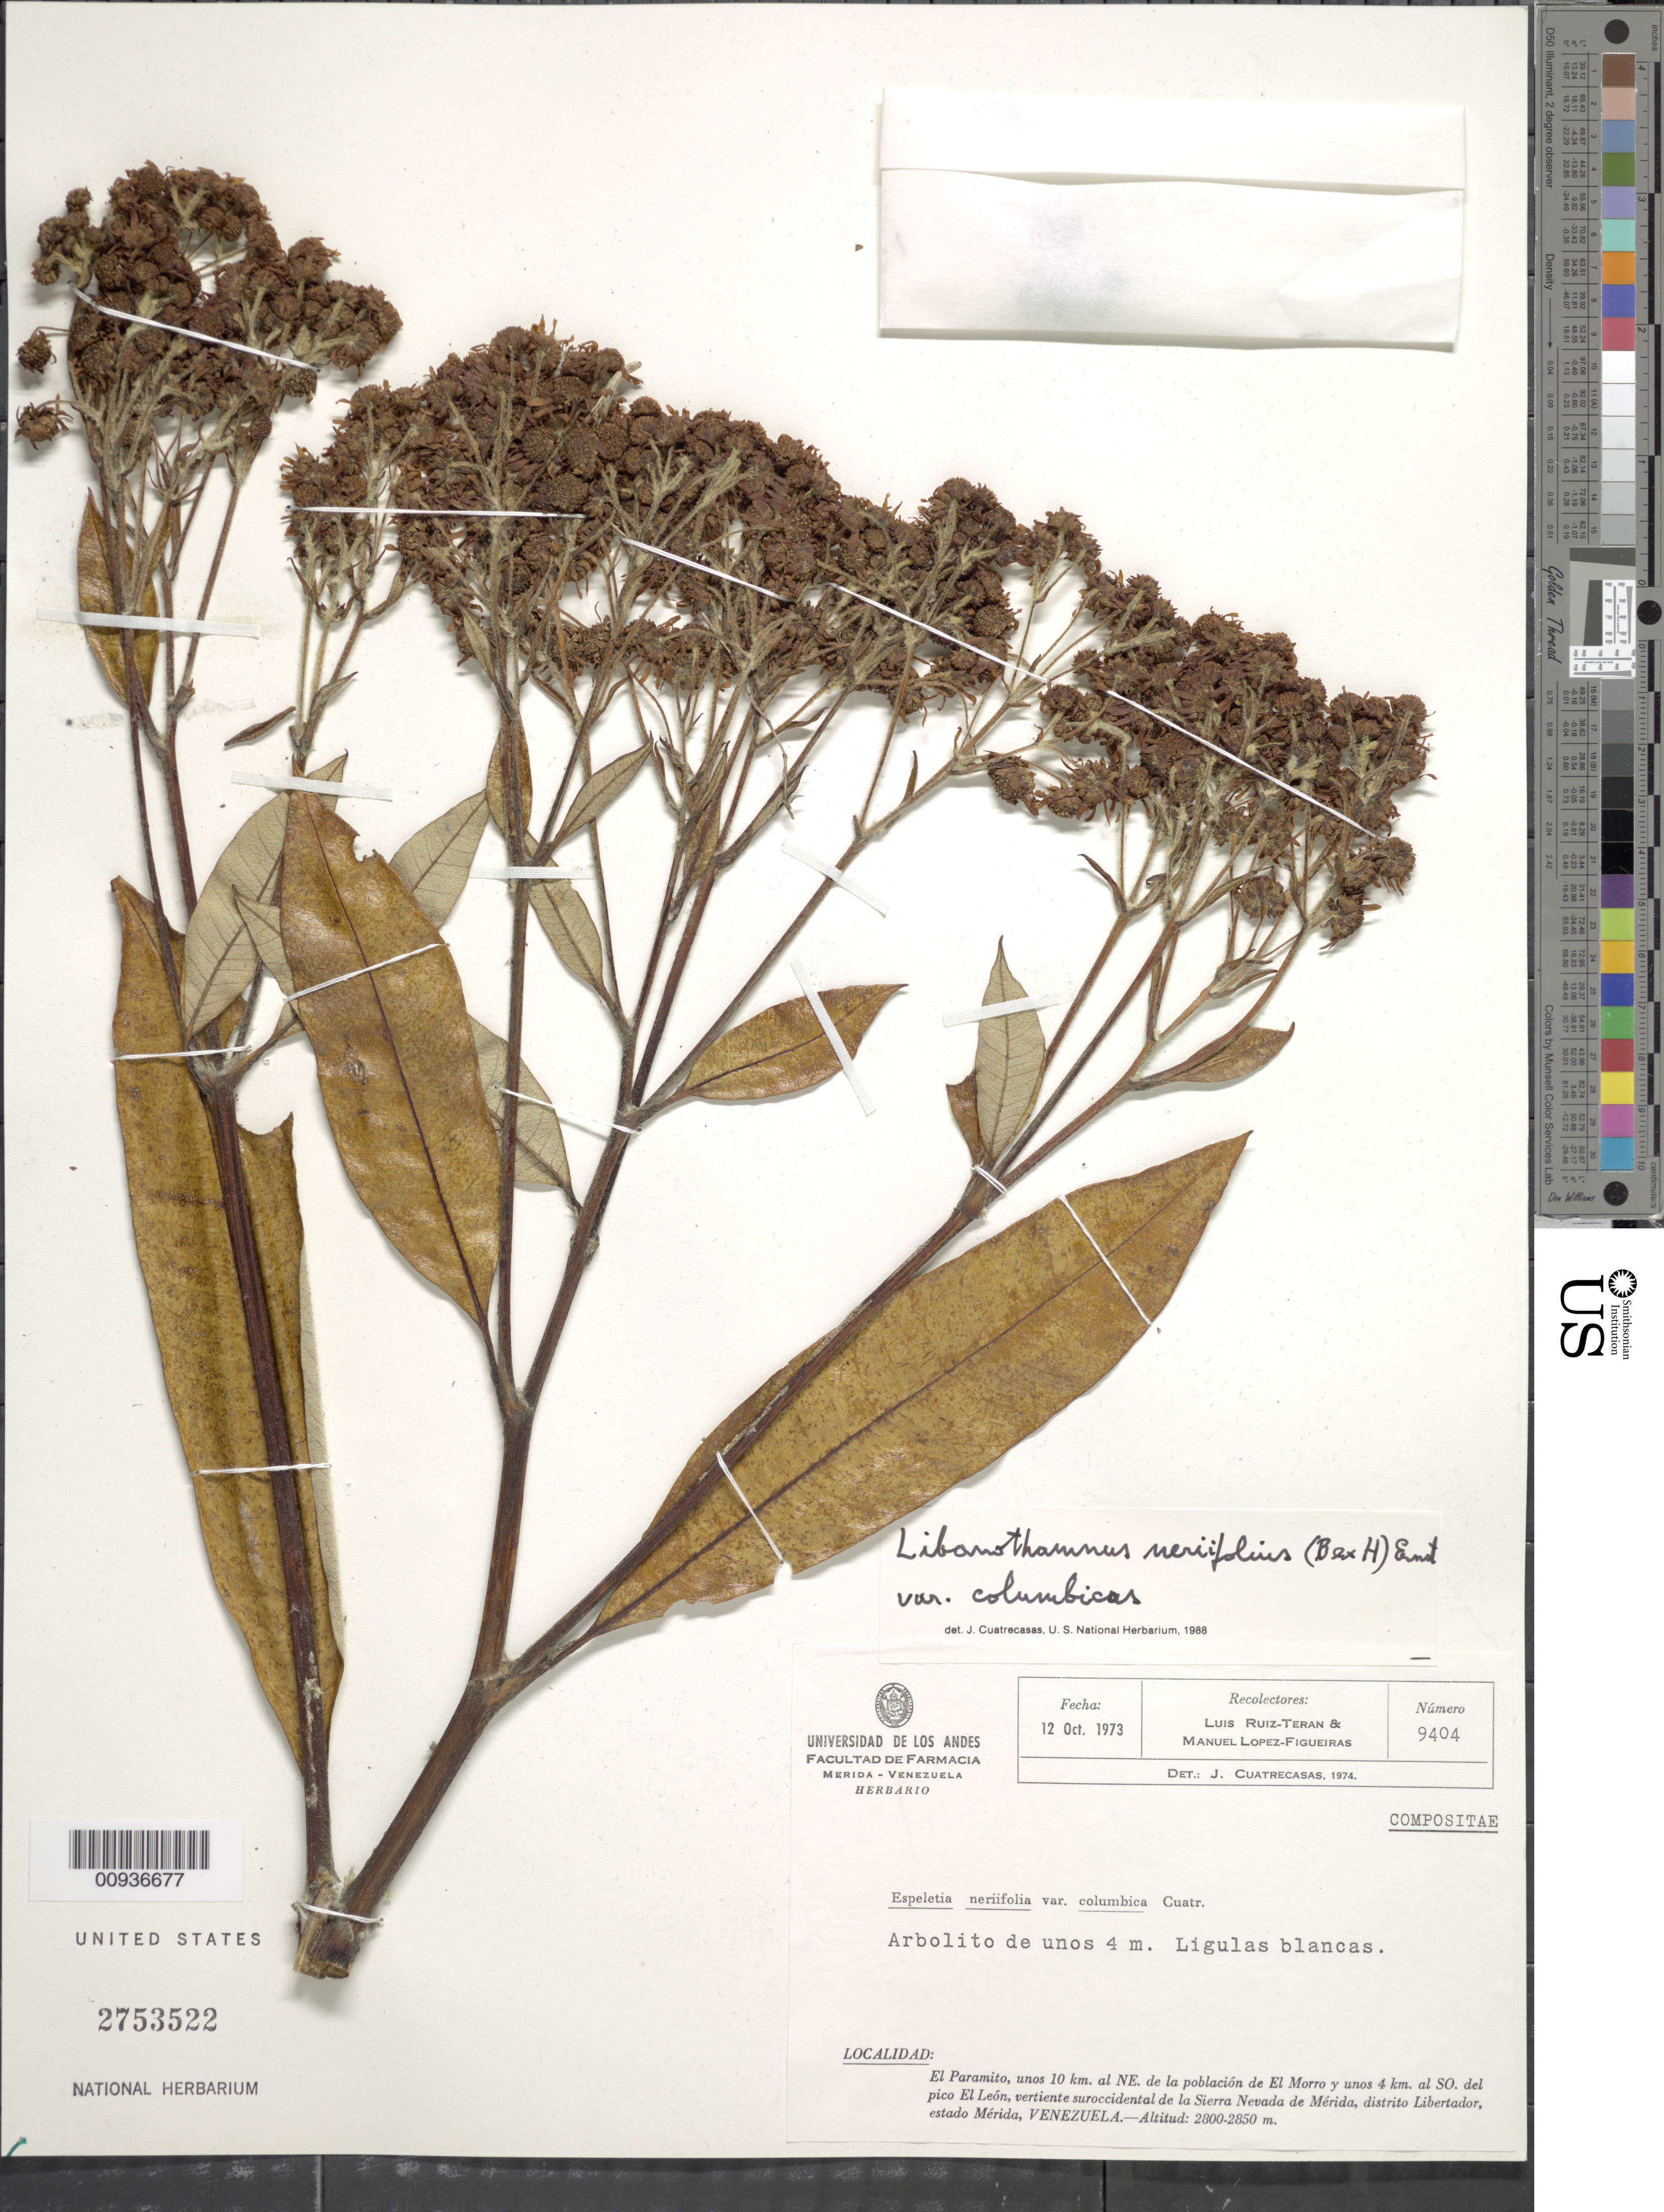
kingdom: Plantae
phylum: Tracheophyta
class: Magnoliopsida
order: Asterales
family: Asteraceae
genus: Libanothamnus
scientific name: Libanothamnus neriifolius var. columbicus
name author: (Cuatrec.) Cuatrec.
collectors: L. Teran & M. López Figueiras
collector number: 9404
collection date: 1973-10-12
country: Venezuela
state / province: Mérida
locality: El Paramito, unos 10 km al NE de la poblacion de El Morro y unos 4 km al SO del pico El Leon, vertiente suroccidental de la Sierra Nevada de Merida, Distrito Libertador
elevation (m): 2800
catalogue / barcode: US 2753522